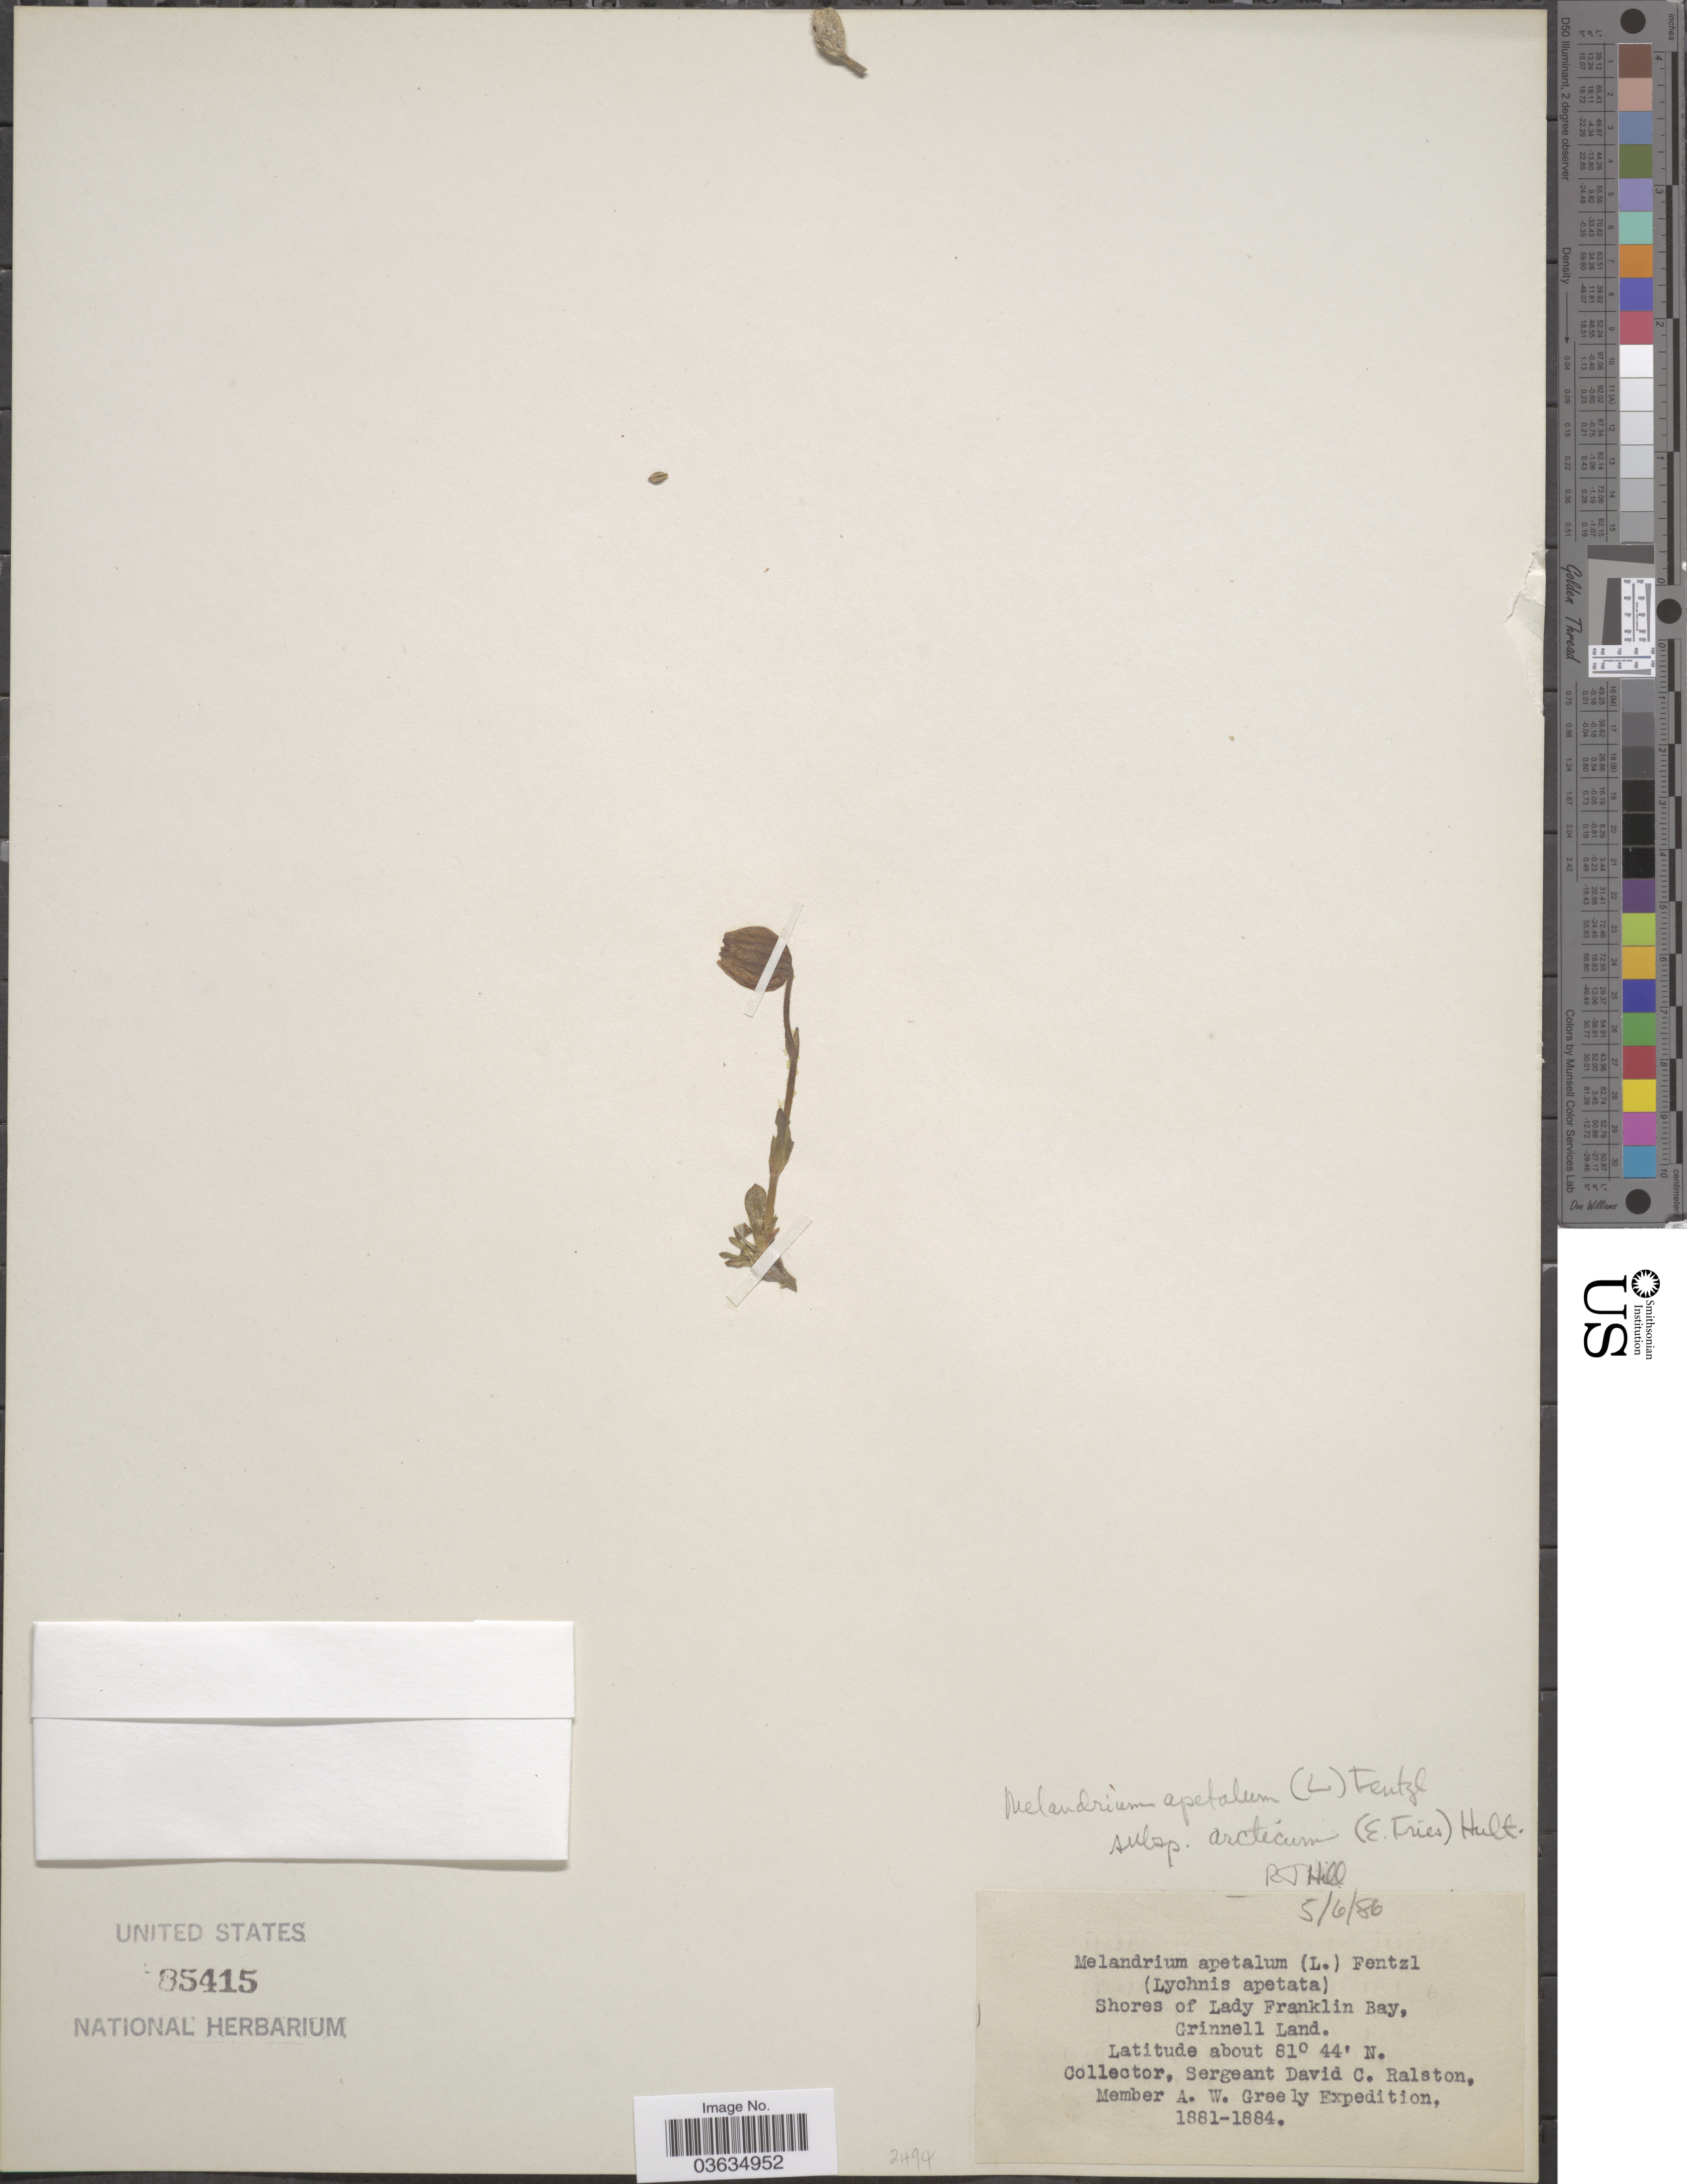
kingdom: Plantae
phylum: Tracheophyta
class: Magnoliopsida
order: Caryophyllales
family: Caryophyllaceae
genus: Silene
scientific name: Silene uralensis subsp. uralensis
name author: (Rupr.) Bocquet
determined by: Strong, Mark T., (BOT), Smithsonian Institution - National Museum of Natural History (UNITED STATES)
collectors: D. Ralston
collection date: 1881/1884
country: Canada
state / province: Nunavut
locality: Shores of Lady Franklin Bay, Grinnell Land.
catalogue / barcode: US 85415